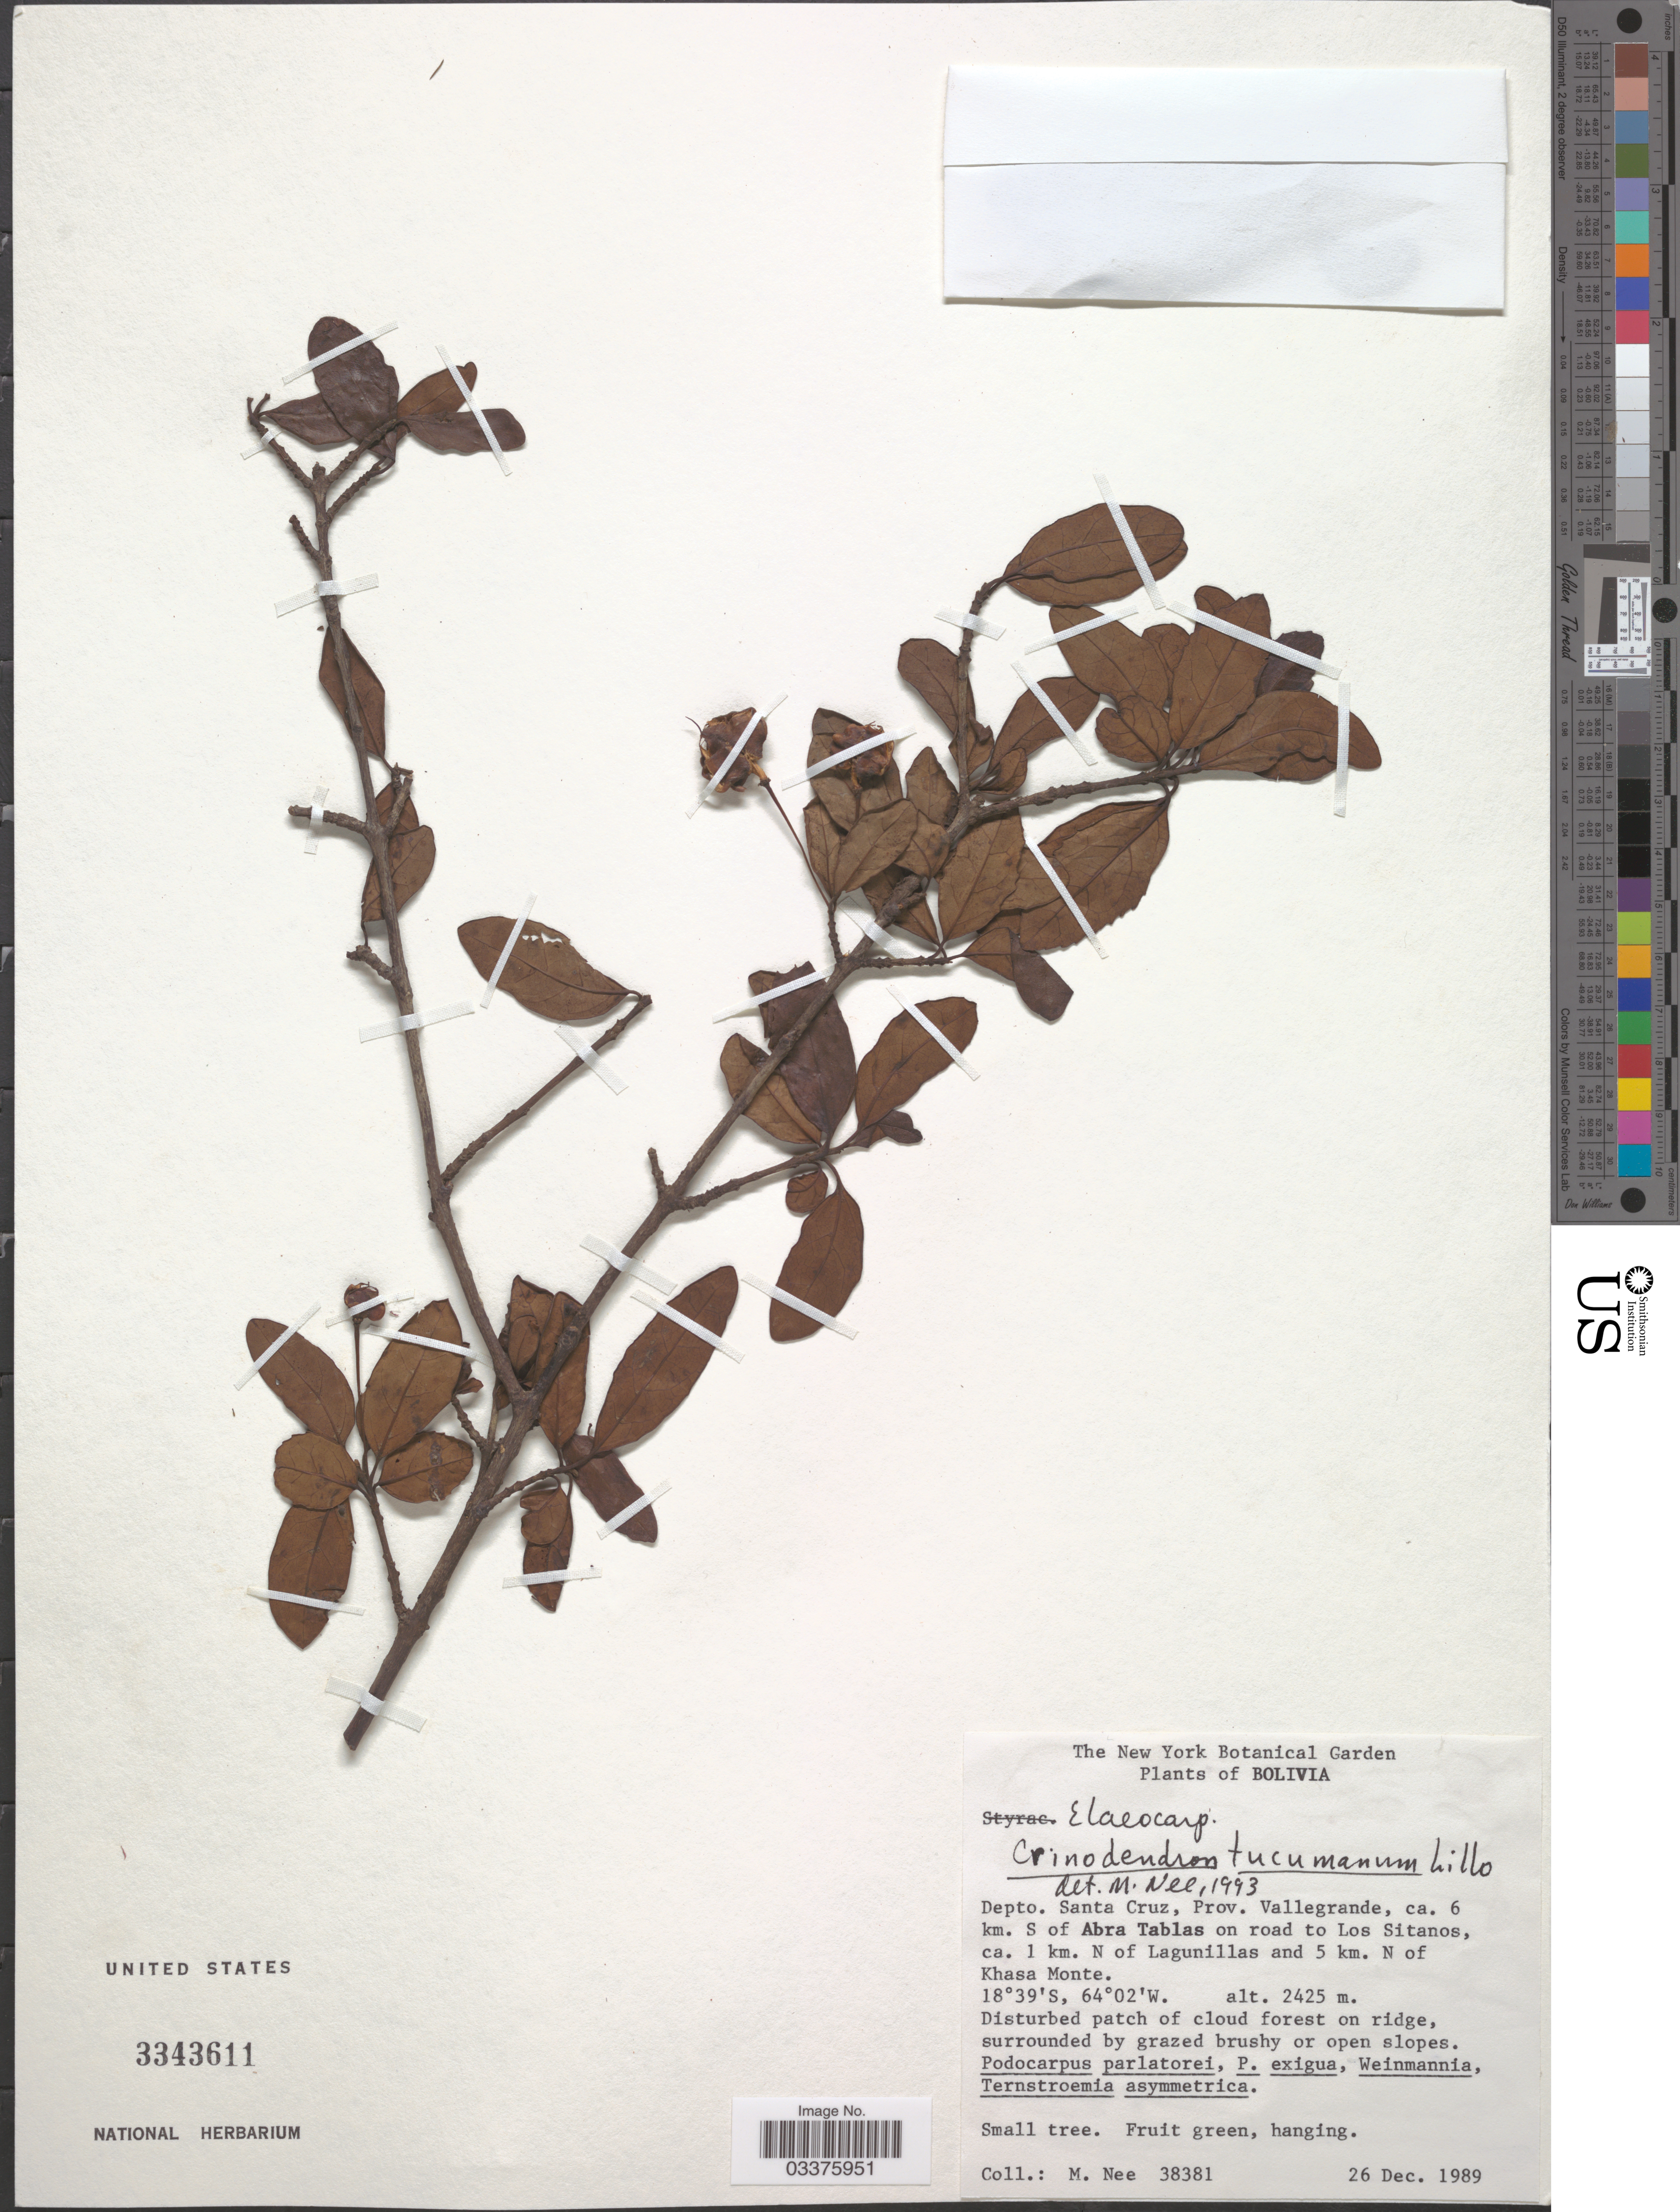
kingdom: Plantae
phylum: Tracheophyta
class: Magnoliopsida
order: Oxalidales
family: Elaeocarpaceae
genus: Crinodendron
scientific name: Crinodendron tucumanum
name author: Lillo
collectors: M. Nee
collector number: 38381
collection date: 1989-12-26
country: Bolivia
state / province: Santa Cruz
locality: Depto. Santa Cruz, Prov. Vallegrande, ca. 6 km. S of Abra Tablas on road to Los Sitanos, ca. 1 km. N of Lagunillas and 5 km. N of Khasa Monte.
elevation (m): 2425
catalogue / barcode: US 3343611